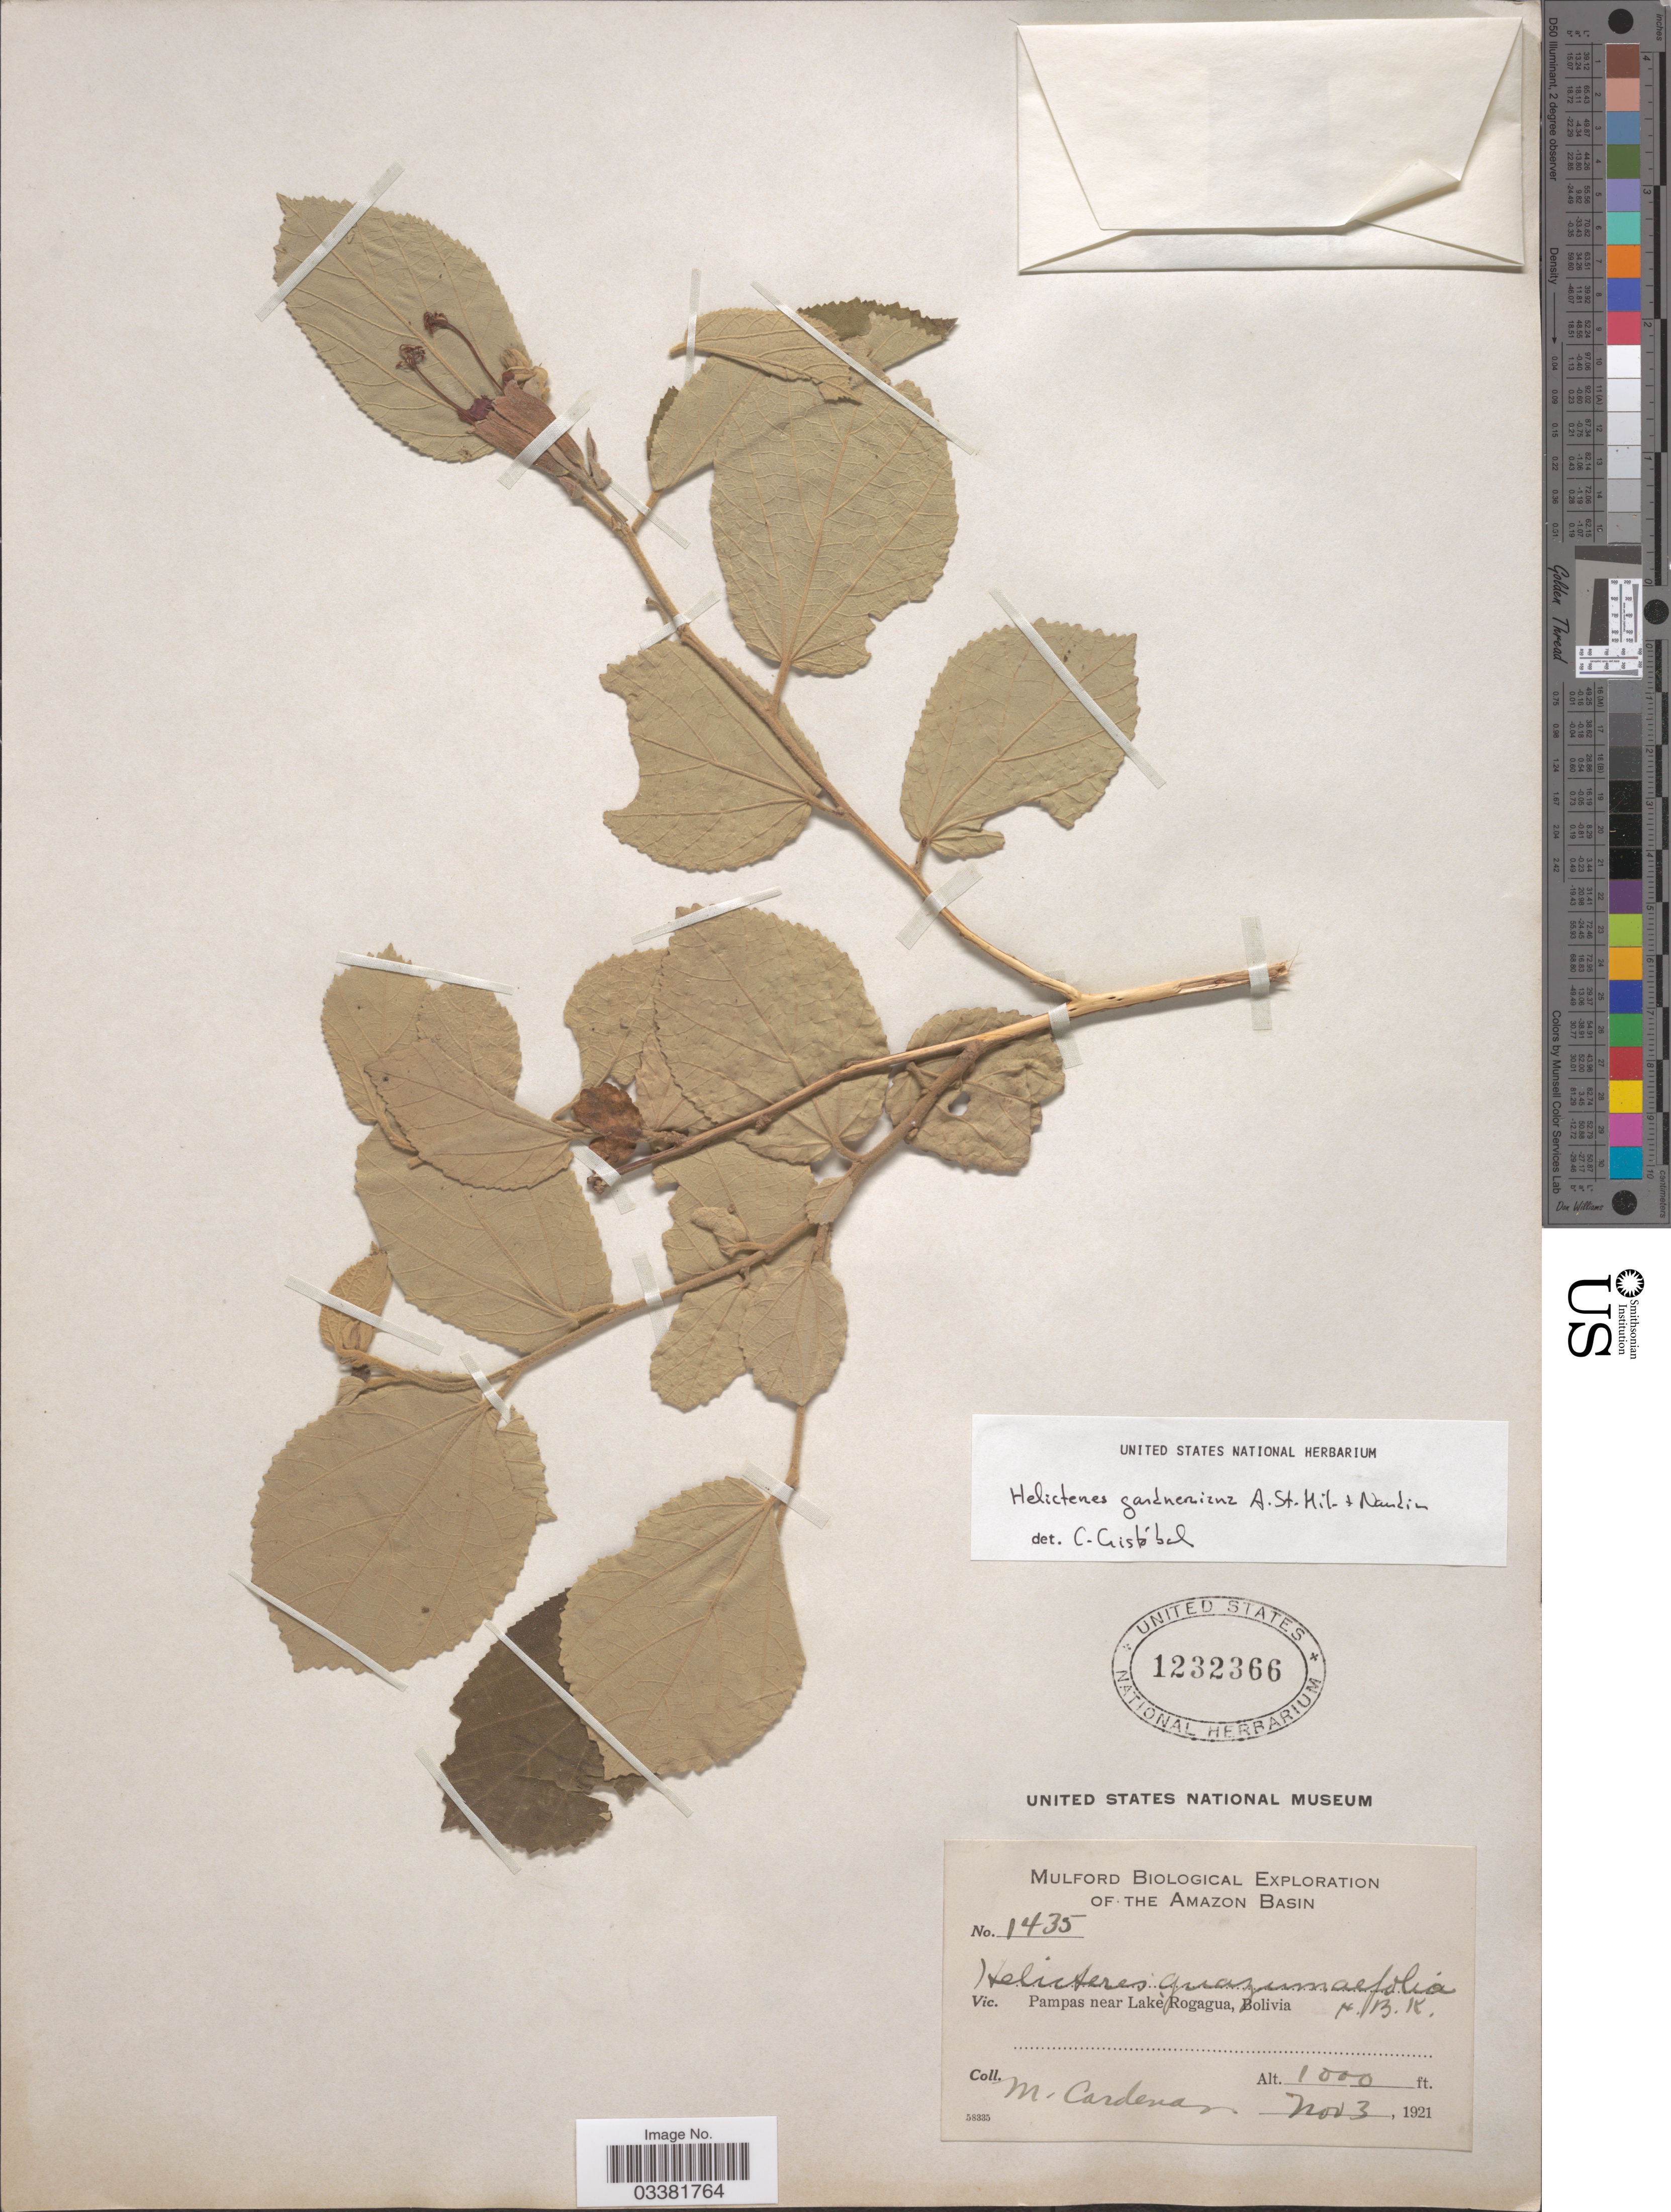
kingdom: Plantae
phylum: Tracheophyta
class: Magnoliopsida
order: Malvales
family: Malvaceae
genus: Helicteres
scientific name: Helicteres gardneriana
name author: A. St.-Hil. & Naudin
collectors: M. Cárdenas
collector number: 1435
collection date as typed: Nov. 3, 1921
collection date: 1921-11-03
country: Bolivia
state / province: Beni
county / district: José Ballivián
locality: Pampas near Lake Rogagua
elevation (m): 305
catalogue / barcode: US 1232366